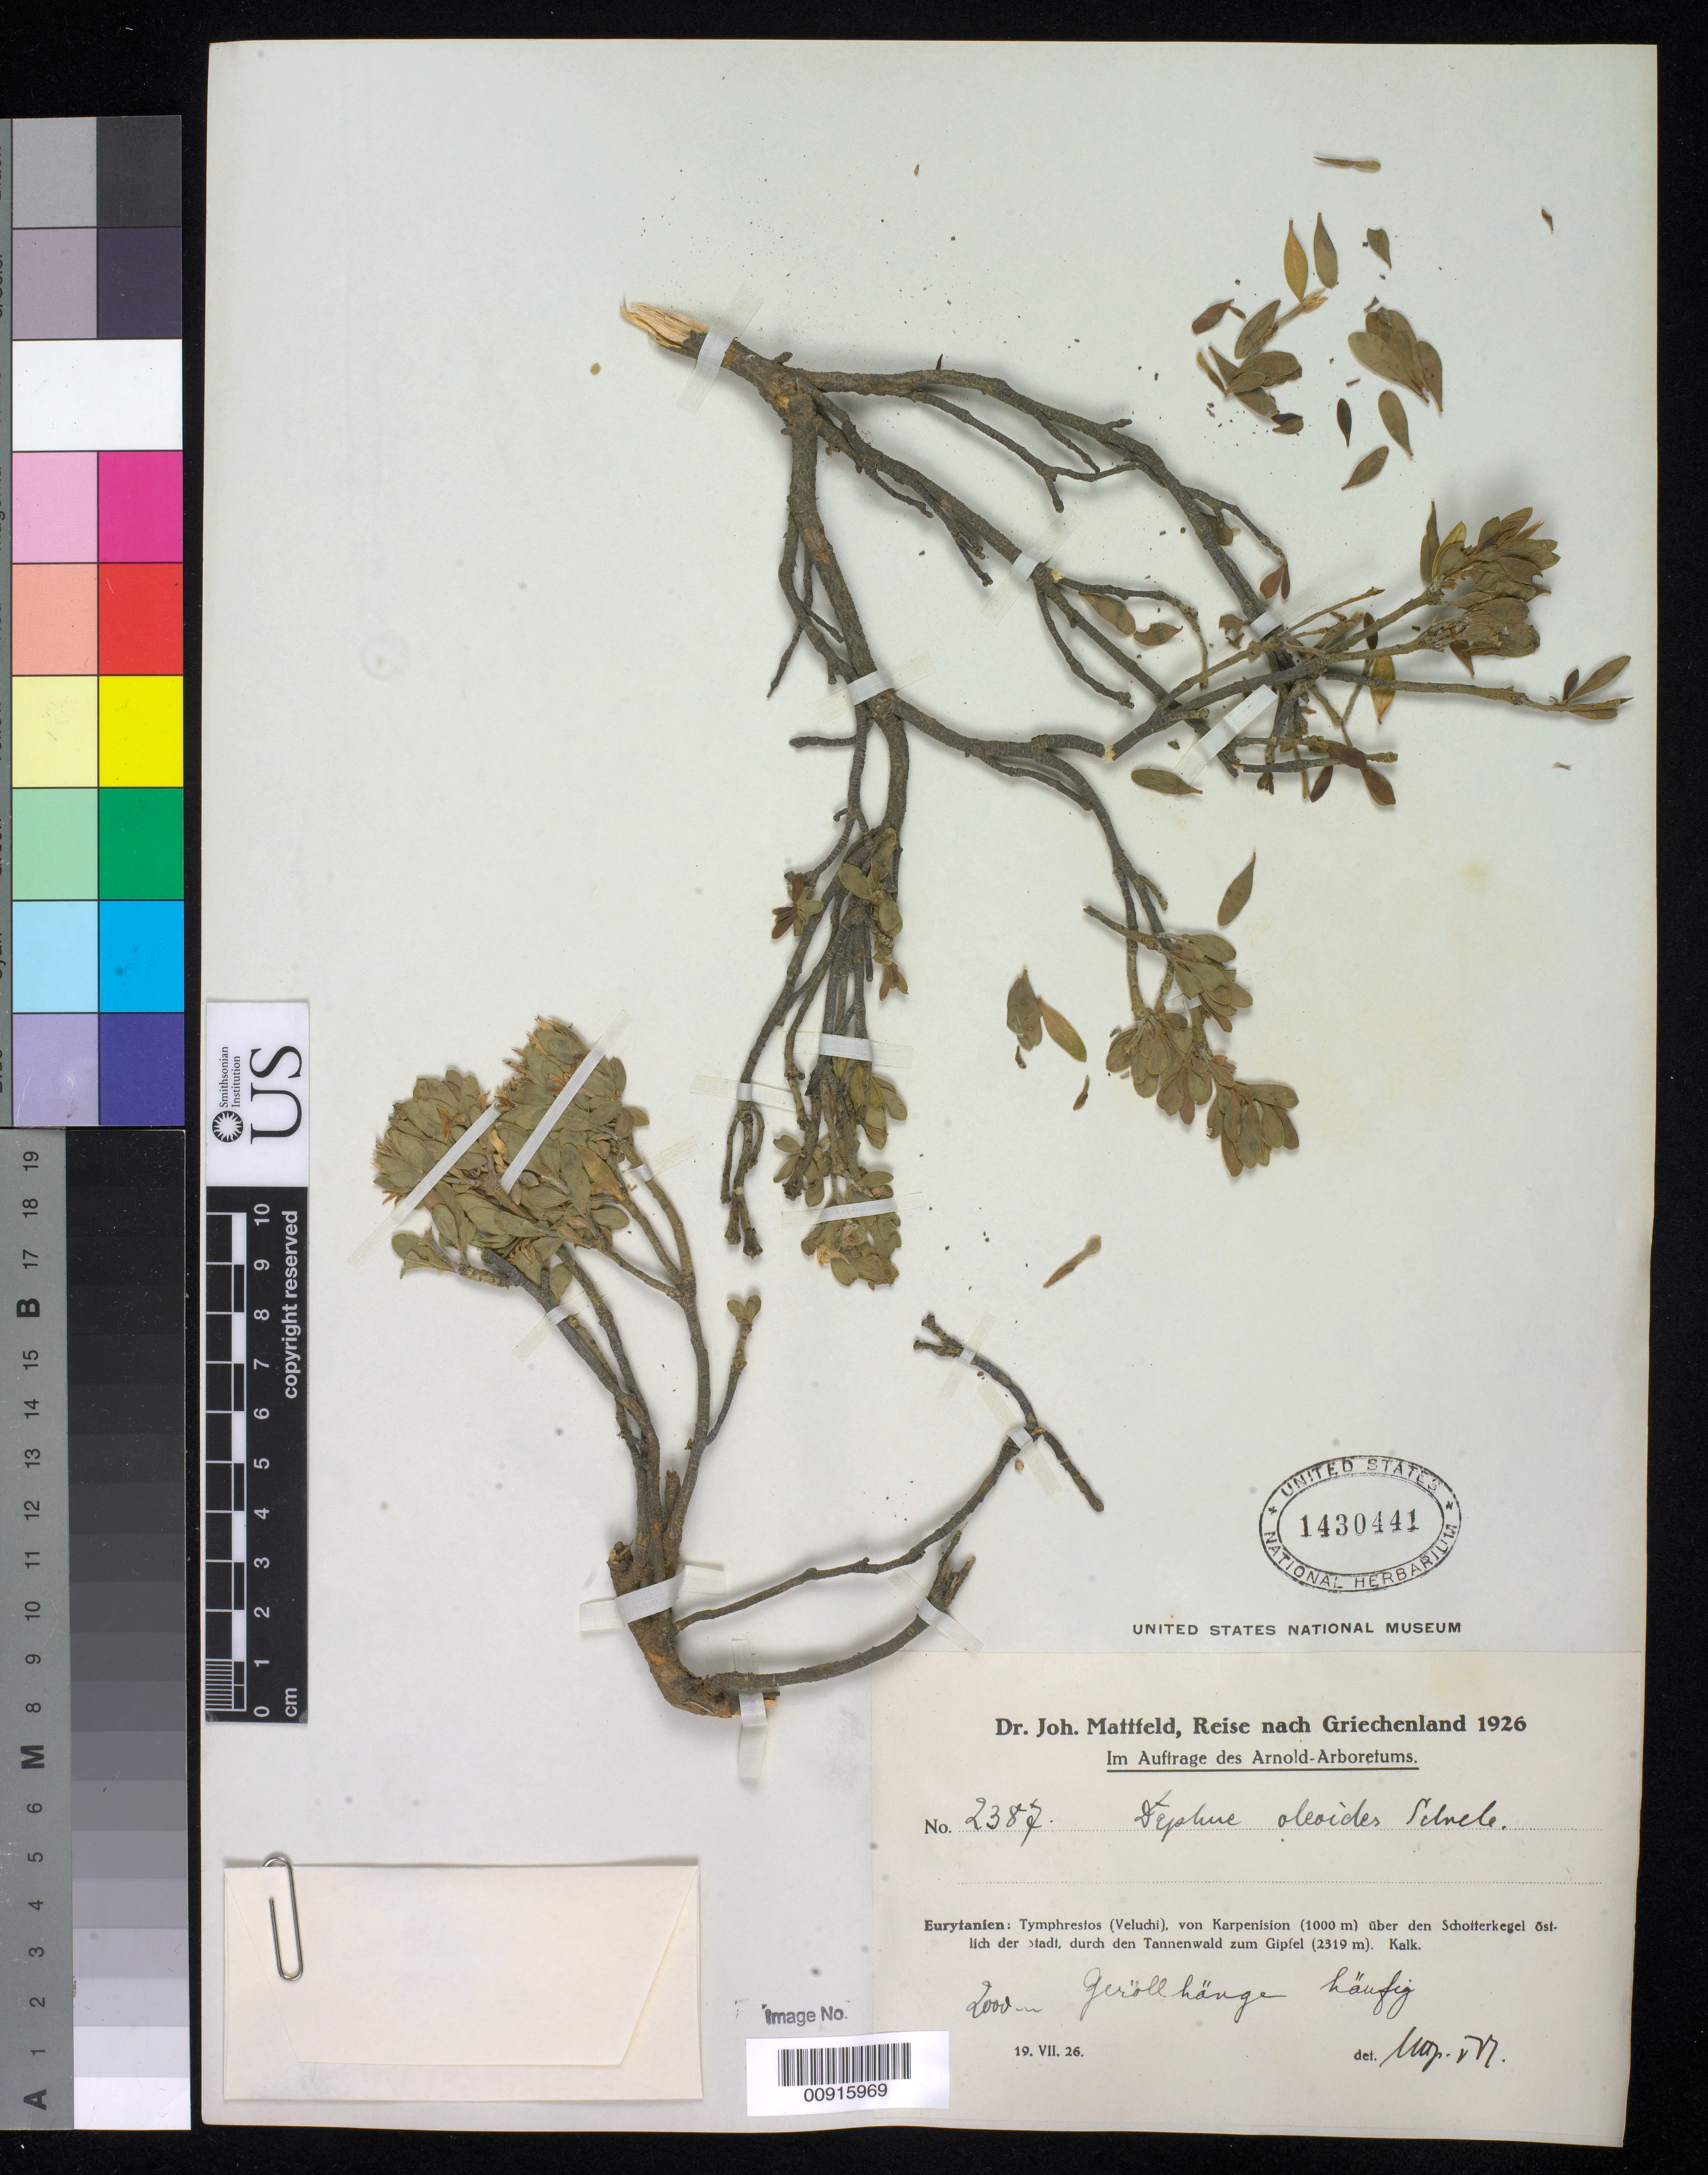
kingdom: Plantae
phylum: Tracheophyta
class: Magnoliopsida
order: Malvales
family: Thymelaeaceae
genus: Daphne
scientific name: Daphne oleoides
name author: L.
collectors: J. Mattfeld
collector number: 2387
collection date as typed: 19 Aug 1926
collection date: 1926-08-19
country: Greece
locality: Eurytanien: Tymphrestos (Veluchi), von Karpenisioni (1000m) uber den Schotterkegel ostlich der Stadt, durch den Tannenwald zum gipfel (2319m). Kalk.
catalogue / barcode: US 1430441